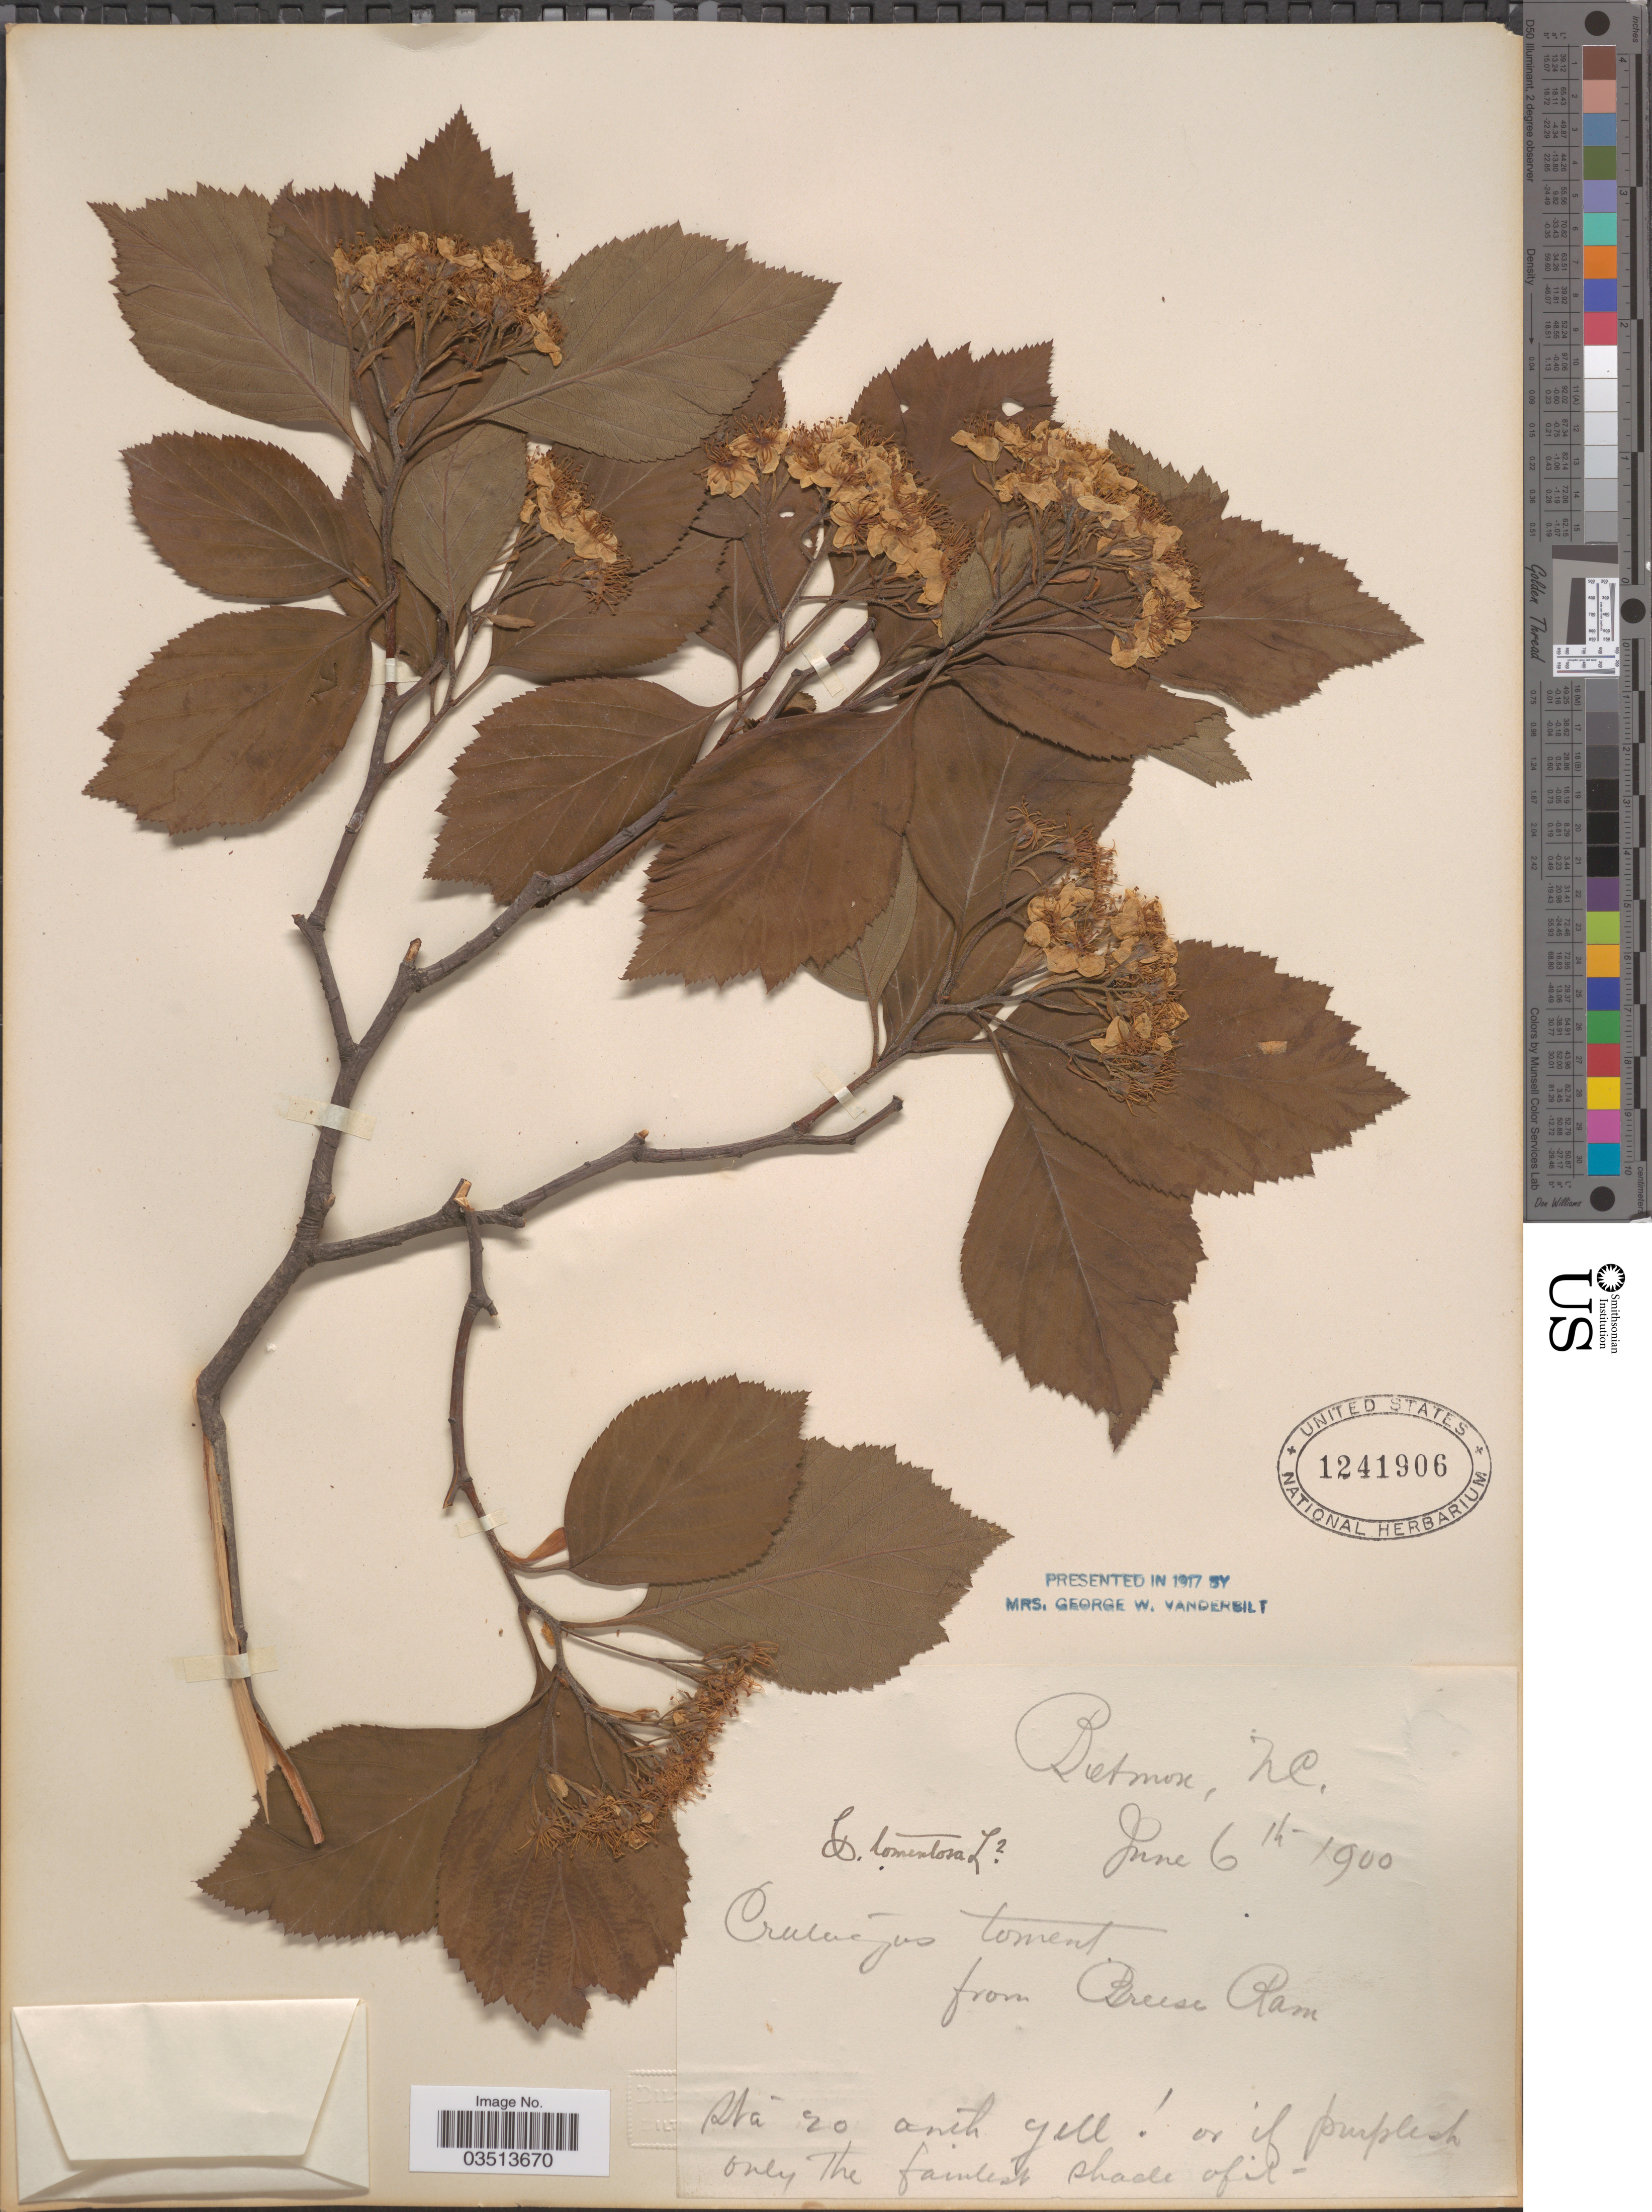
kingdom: Plantae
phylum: Tracheophyta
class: Magnoliopsida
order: Rosales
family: Rosaceae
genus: Crataegus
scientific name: Crataegus calpodendron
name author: (Ehrh.) Medik.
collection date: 1900-06-06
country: United States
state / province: North Carolina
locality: Biltmore.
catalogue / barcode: US 1241906